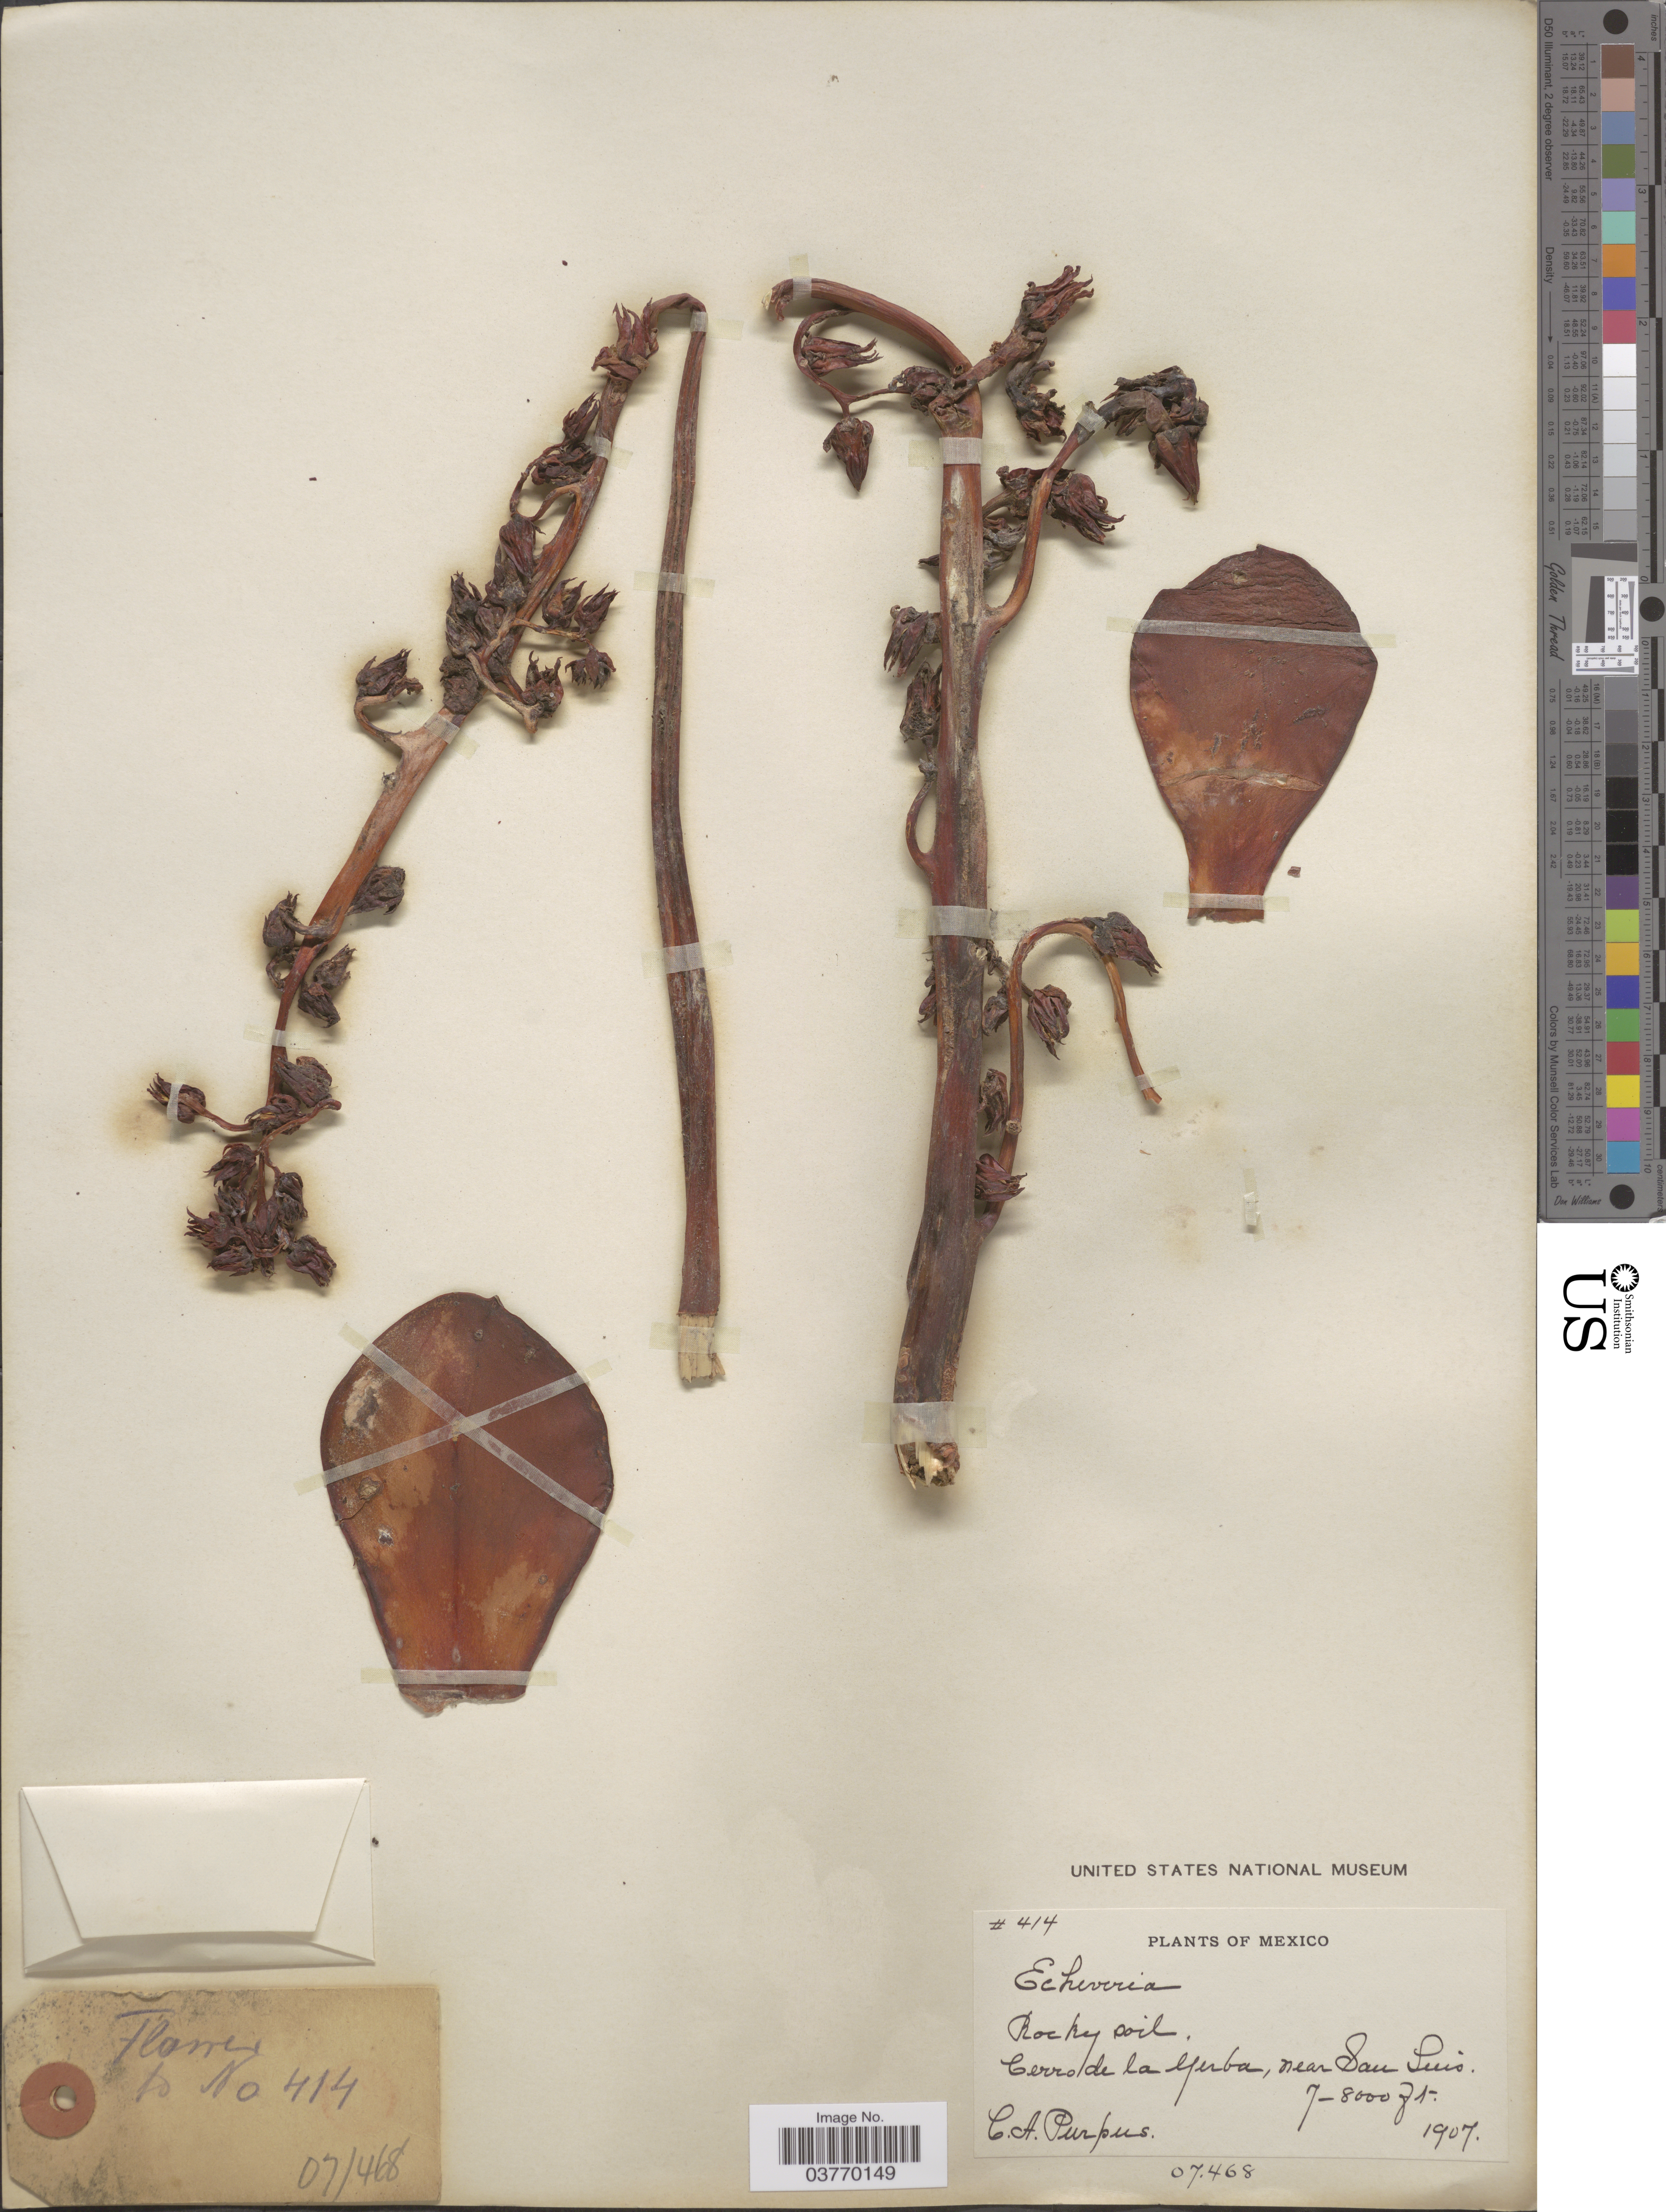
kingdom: Plantae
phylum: Tracheophyta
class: Magnoliopsida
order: Saxifragales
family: Crassulaceae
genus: Echeveria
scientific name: Echeveria gigantea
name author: Rose & Purpus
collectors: C. A. Purpus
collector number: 414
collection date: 1907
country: Mexico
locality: Cerro de la Yerba, near San Luis.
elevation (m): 2134